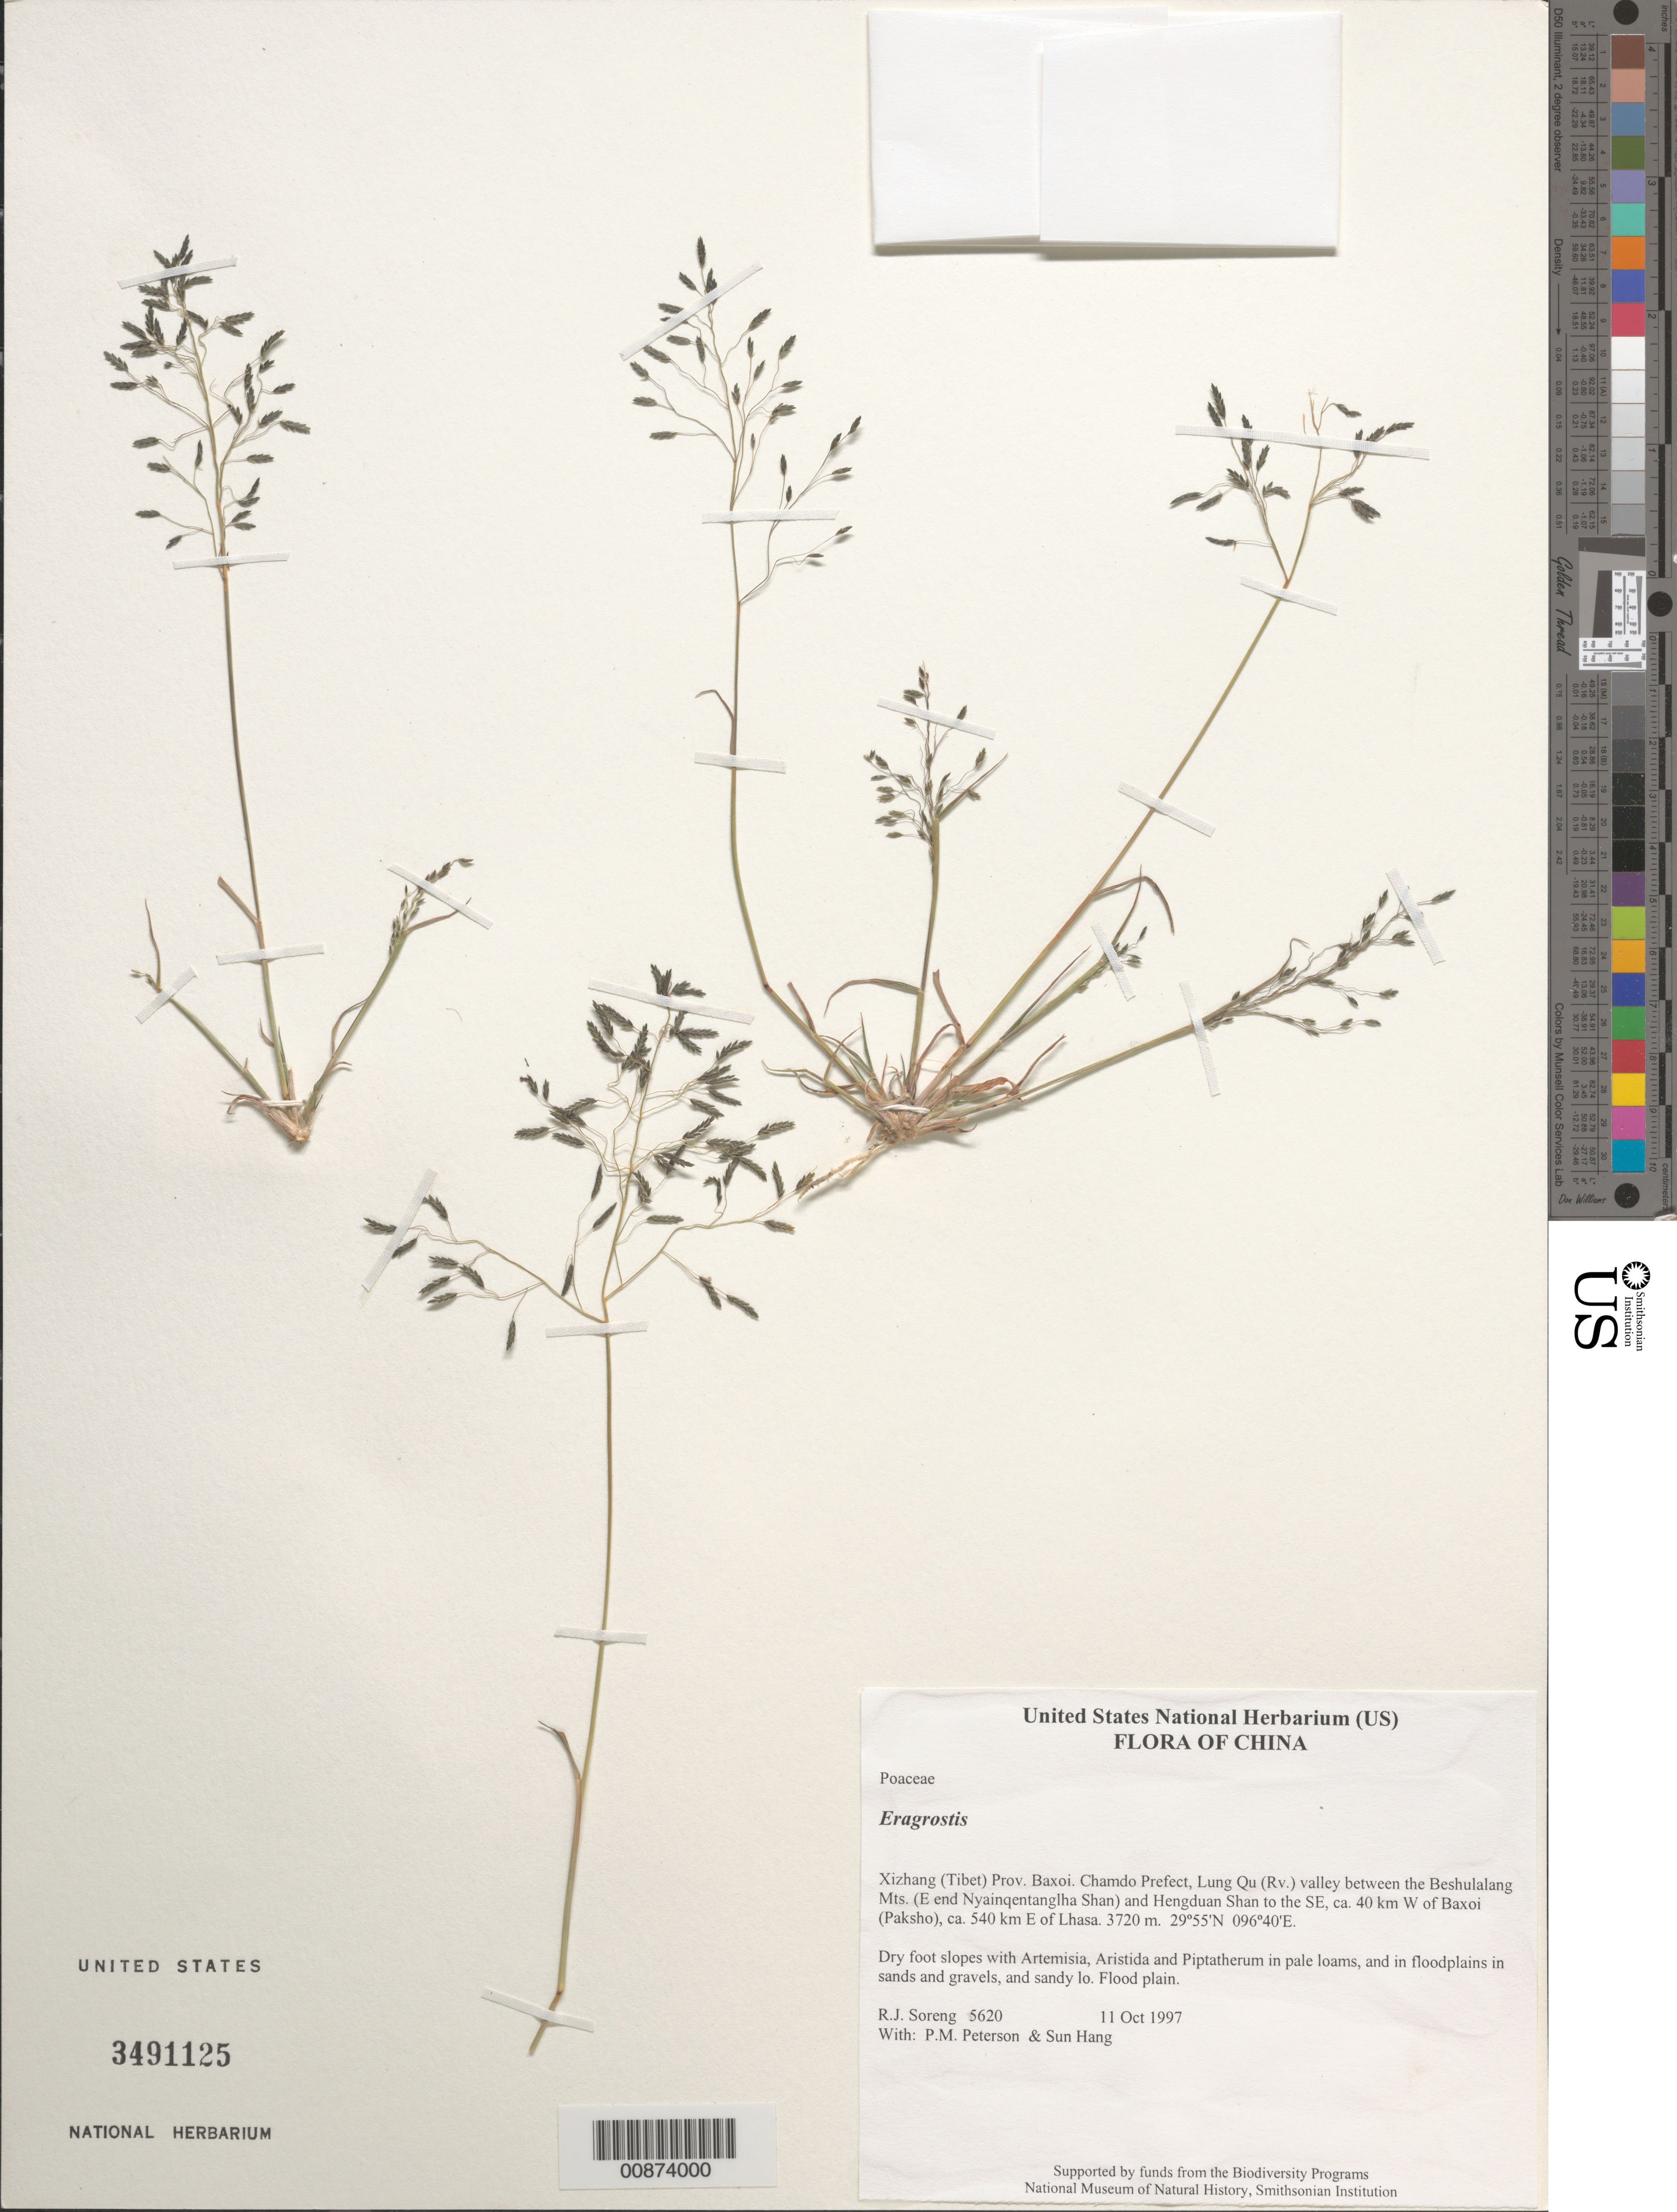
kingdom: Plantae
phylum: Tracheophyta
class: Liliopsida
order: Poales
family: Poaceae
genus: Eragrostis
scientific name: Eragrostis sp.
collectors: R. J. Soreng, P. M. Peterson & Sun Hang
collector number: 5620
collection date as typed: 11 Oct 1997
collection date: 1997-10-11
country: China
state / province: Xizang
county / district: Baxoi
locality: Chamdo Prefect, Lung Qu (Rv.) valley between the Beshulalang Mts. (E end Nyainqentanglha Shan) and Hengduan Shan to the SE, ca. 40 km W of Baxoi (Paksho), ca. 540 km E of Lhasa.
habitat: Dry foot slopes with Artemisia, Aristida and Piptatherum in pale loams, and in floodplains in sands and gravels, and sandy lo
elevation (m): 3720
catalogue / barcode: US 3491125